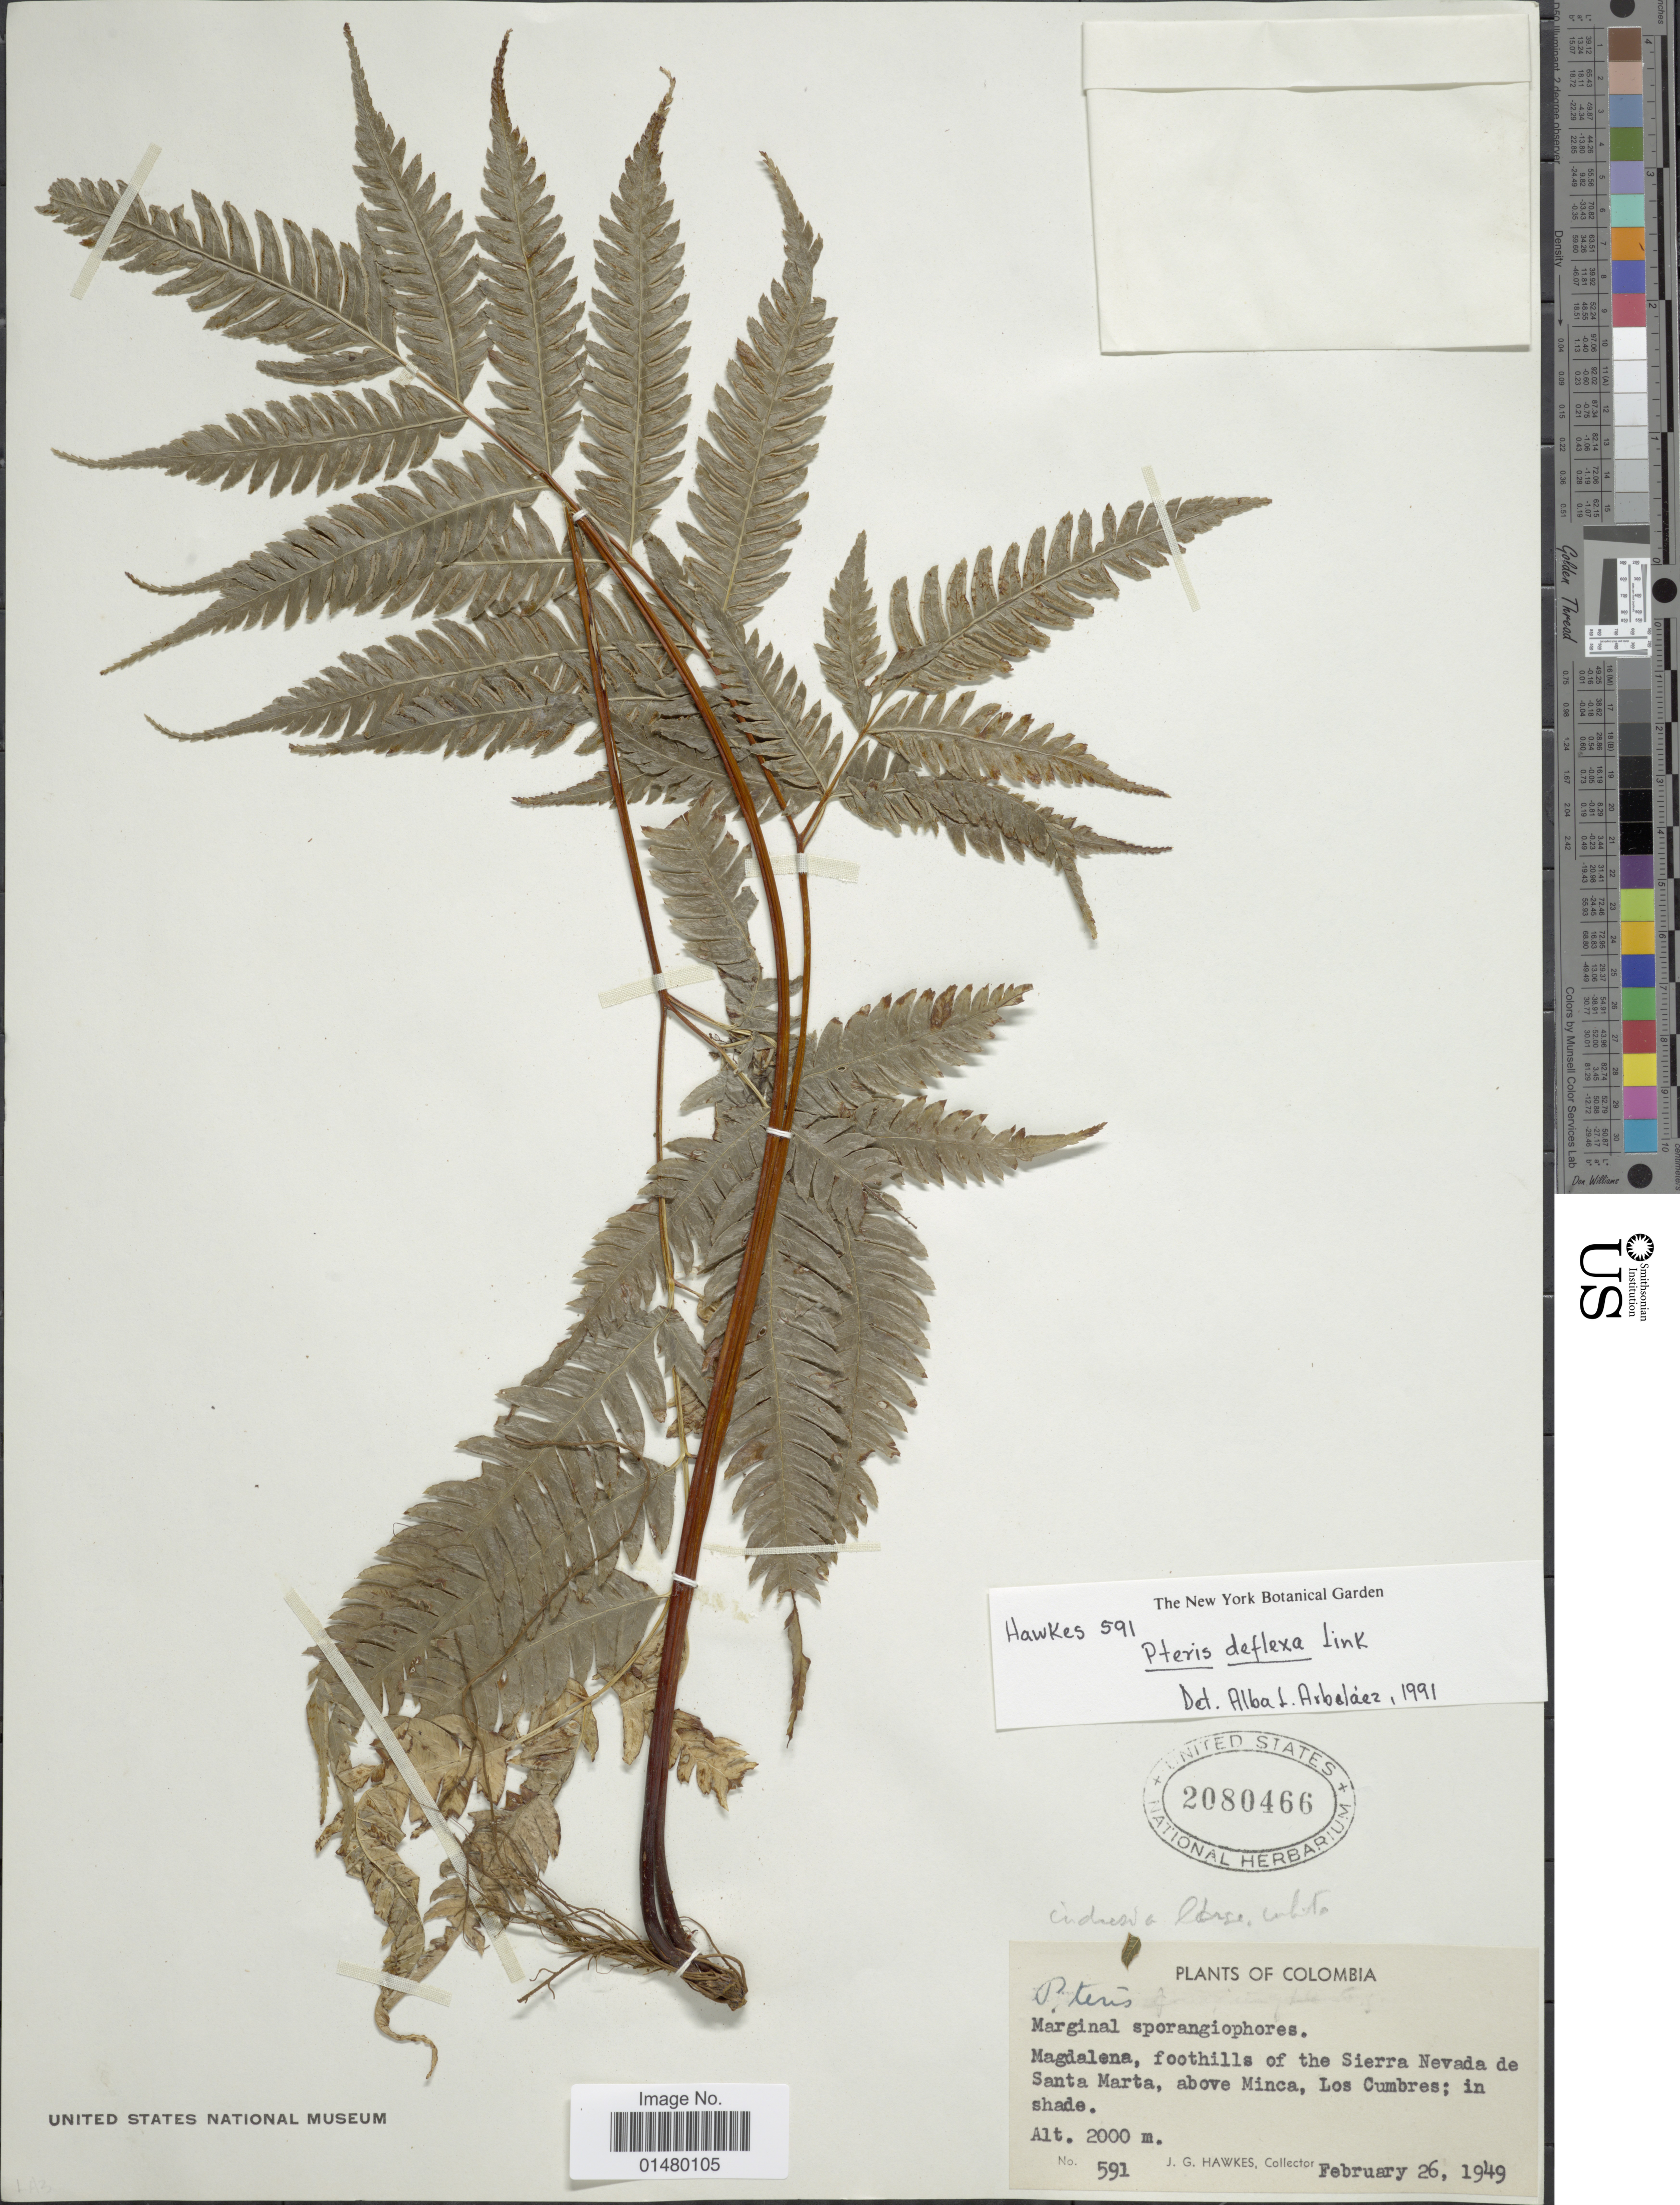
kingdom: Plantae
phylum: Tracheophyta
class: Polypodiopsida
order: Polypodiales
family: Pteridaceae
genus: Pteris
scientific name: Pteris sp.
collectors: J. Hawkes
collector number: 591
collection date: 1949-02-26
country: Colombia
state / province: Magdalena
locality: Foothills of the Sierra Nevada de Santa Marta, above Minca, Los Cumbres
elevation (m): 2000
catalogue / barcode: US 2080466